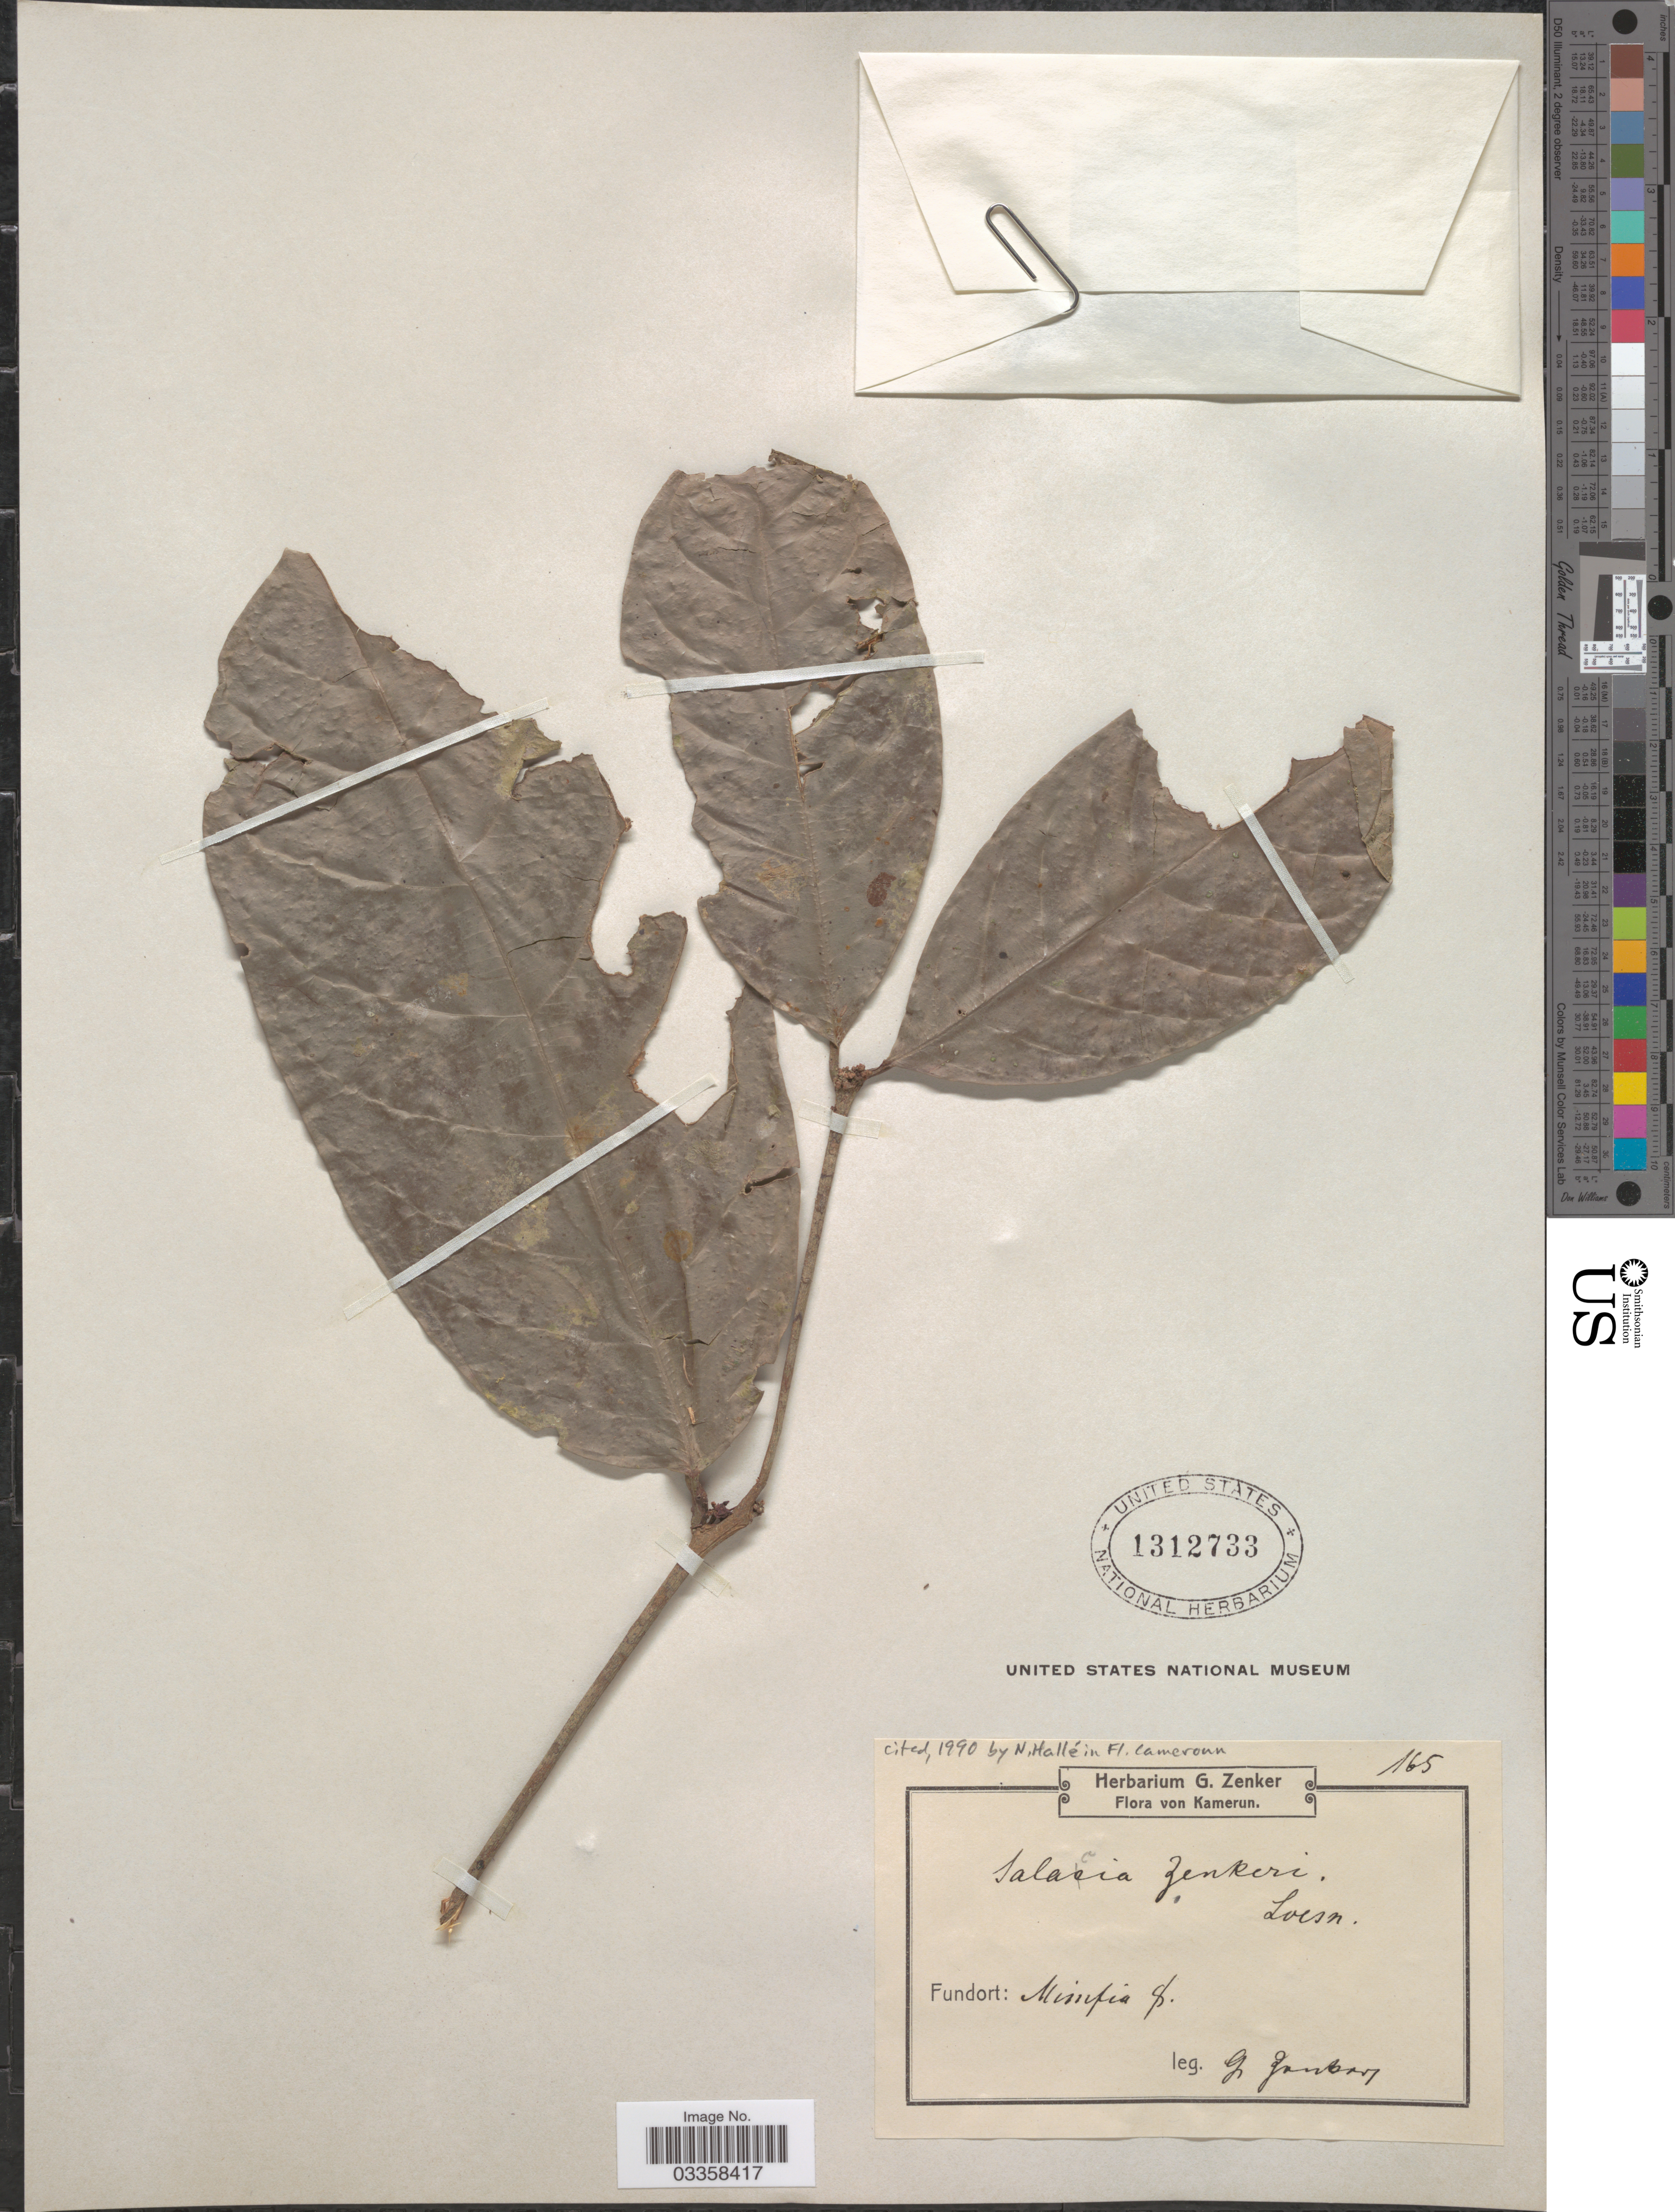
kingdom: Plantae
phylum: Tracheophyta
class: Magnoliopsida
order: Celastrales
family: Celastraceae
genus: Salacia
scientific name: Salacia zenkeri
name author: Loes.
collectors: G. A. Zenker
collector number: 165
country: Cameroon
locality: Kamerun. Mimfia S.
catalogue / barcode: US 1312733